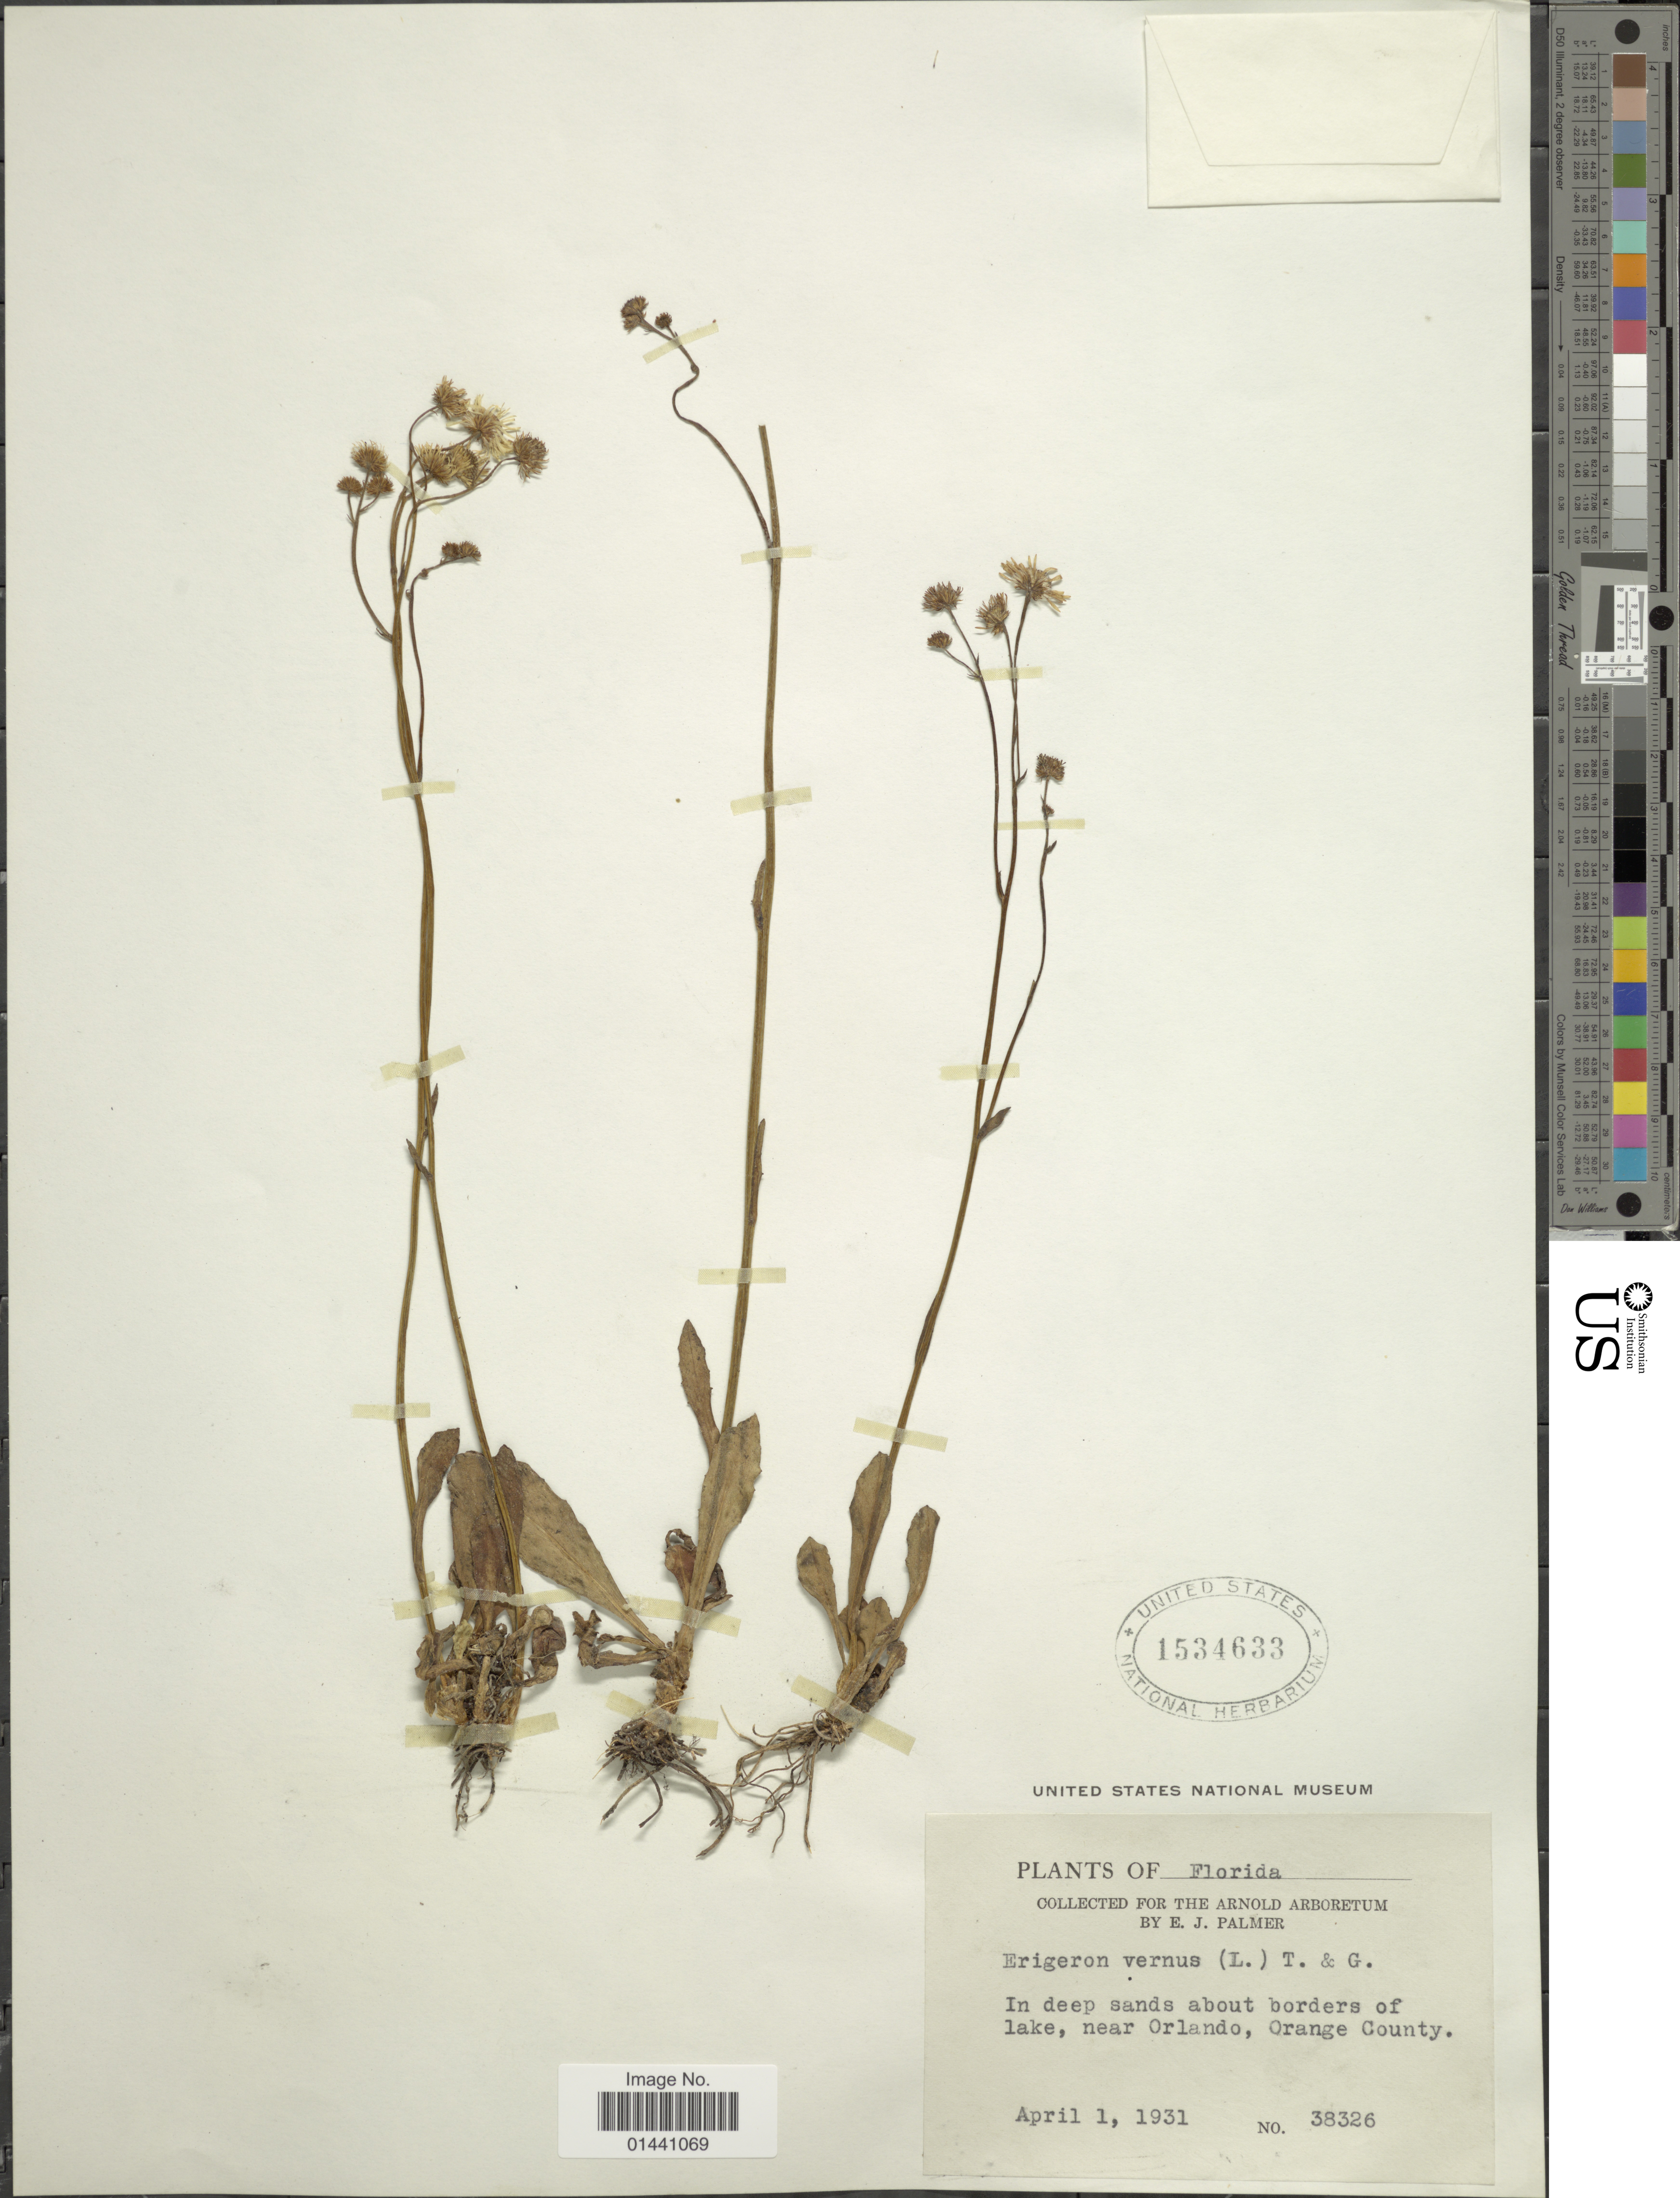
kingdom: Plantae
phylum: Tracheophyta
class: Magnoliopsida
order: Asterales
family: Asteraceae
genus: Erigeron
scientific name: Erigeron vernus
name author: (L.) Torr. & A. Gray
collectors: E. J. Palmer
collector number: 38326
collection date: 1931-04-01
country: United States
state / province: Florida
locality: In deep sands about borders of lake, near Orlando, Orange County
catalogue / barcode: US 1534633